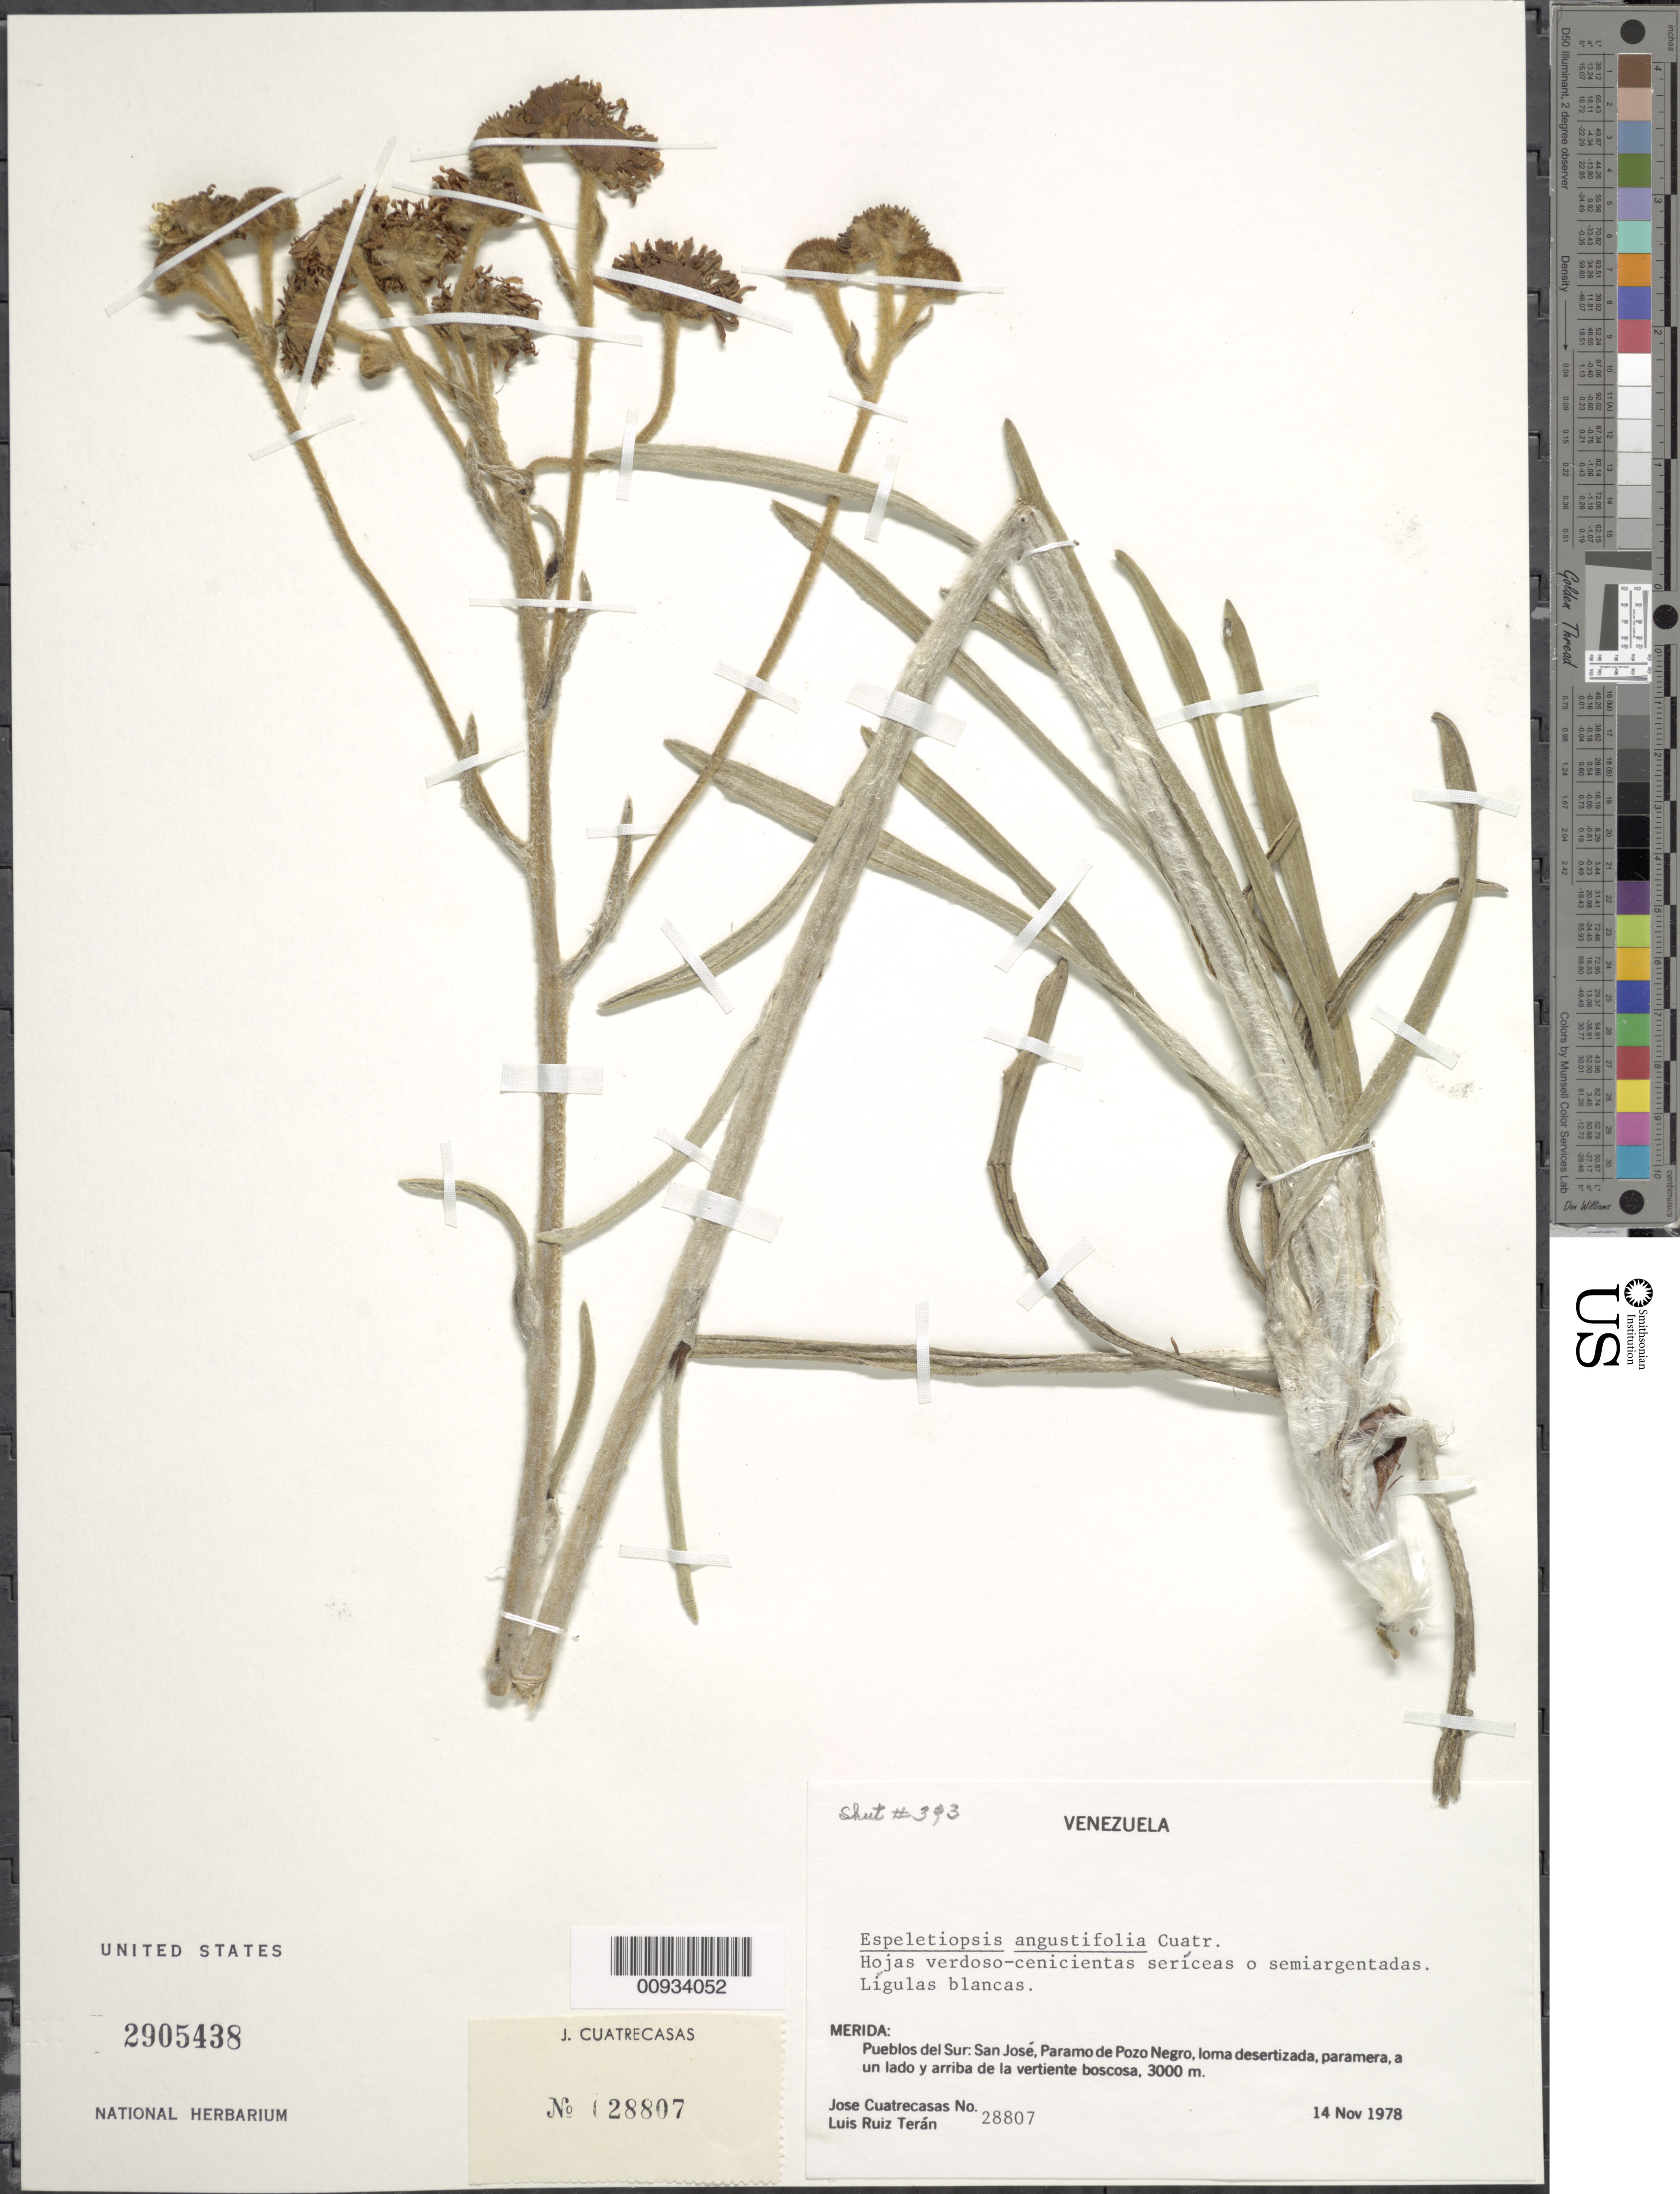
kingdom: Plantae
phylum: Tracheophyta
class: Magnoliopsida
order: Asterales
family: Asteraceae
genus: Espeletiopsis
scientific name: Espeletiopsis angustifolia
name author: (Cuatrec.) Cuatrec.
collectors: J. Cuatrecasas & L. Teran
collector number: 28807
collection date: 1978-11-14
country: Venezuela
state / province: Mérida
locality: Pueblos del Sur, San Jose, Paramo de Pozo Negro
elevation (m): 3000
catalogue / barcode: US 2905438